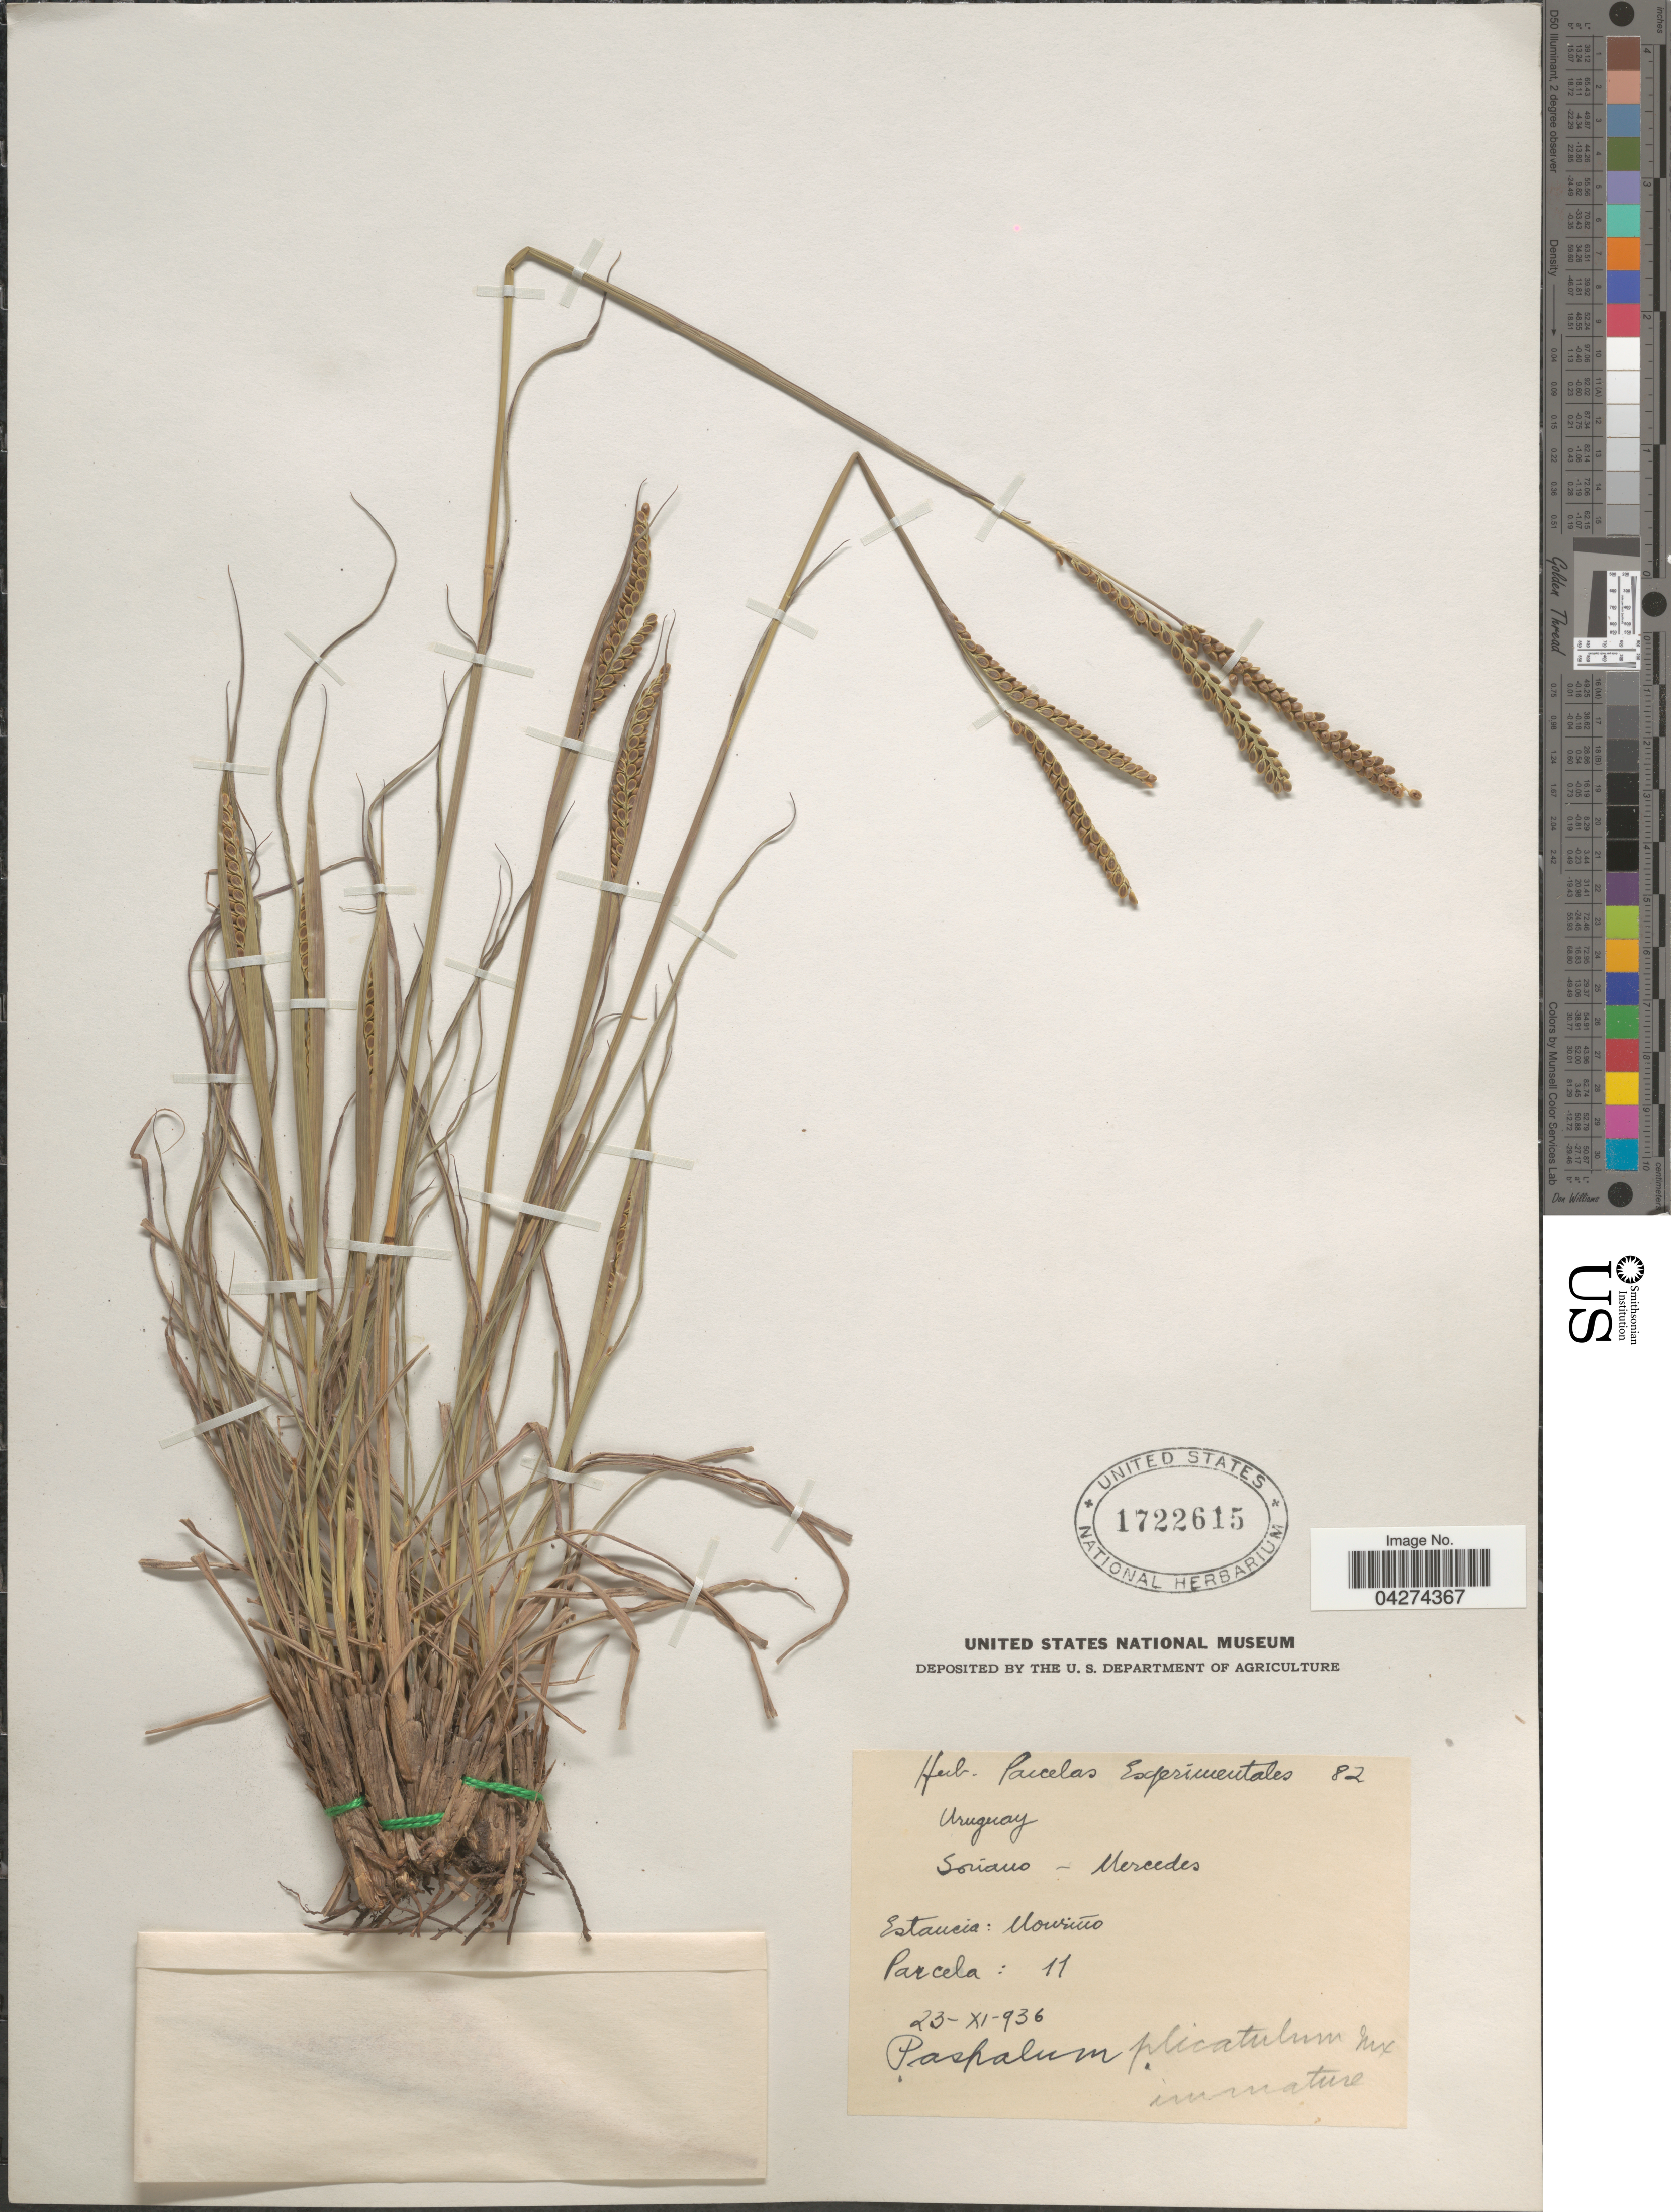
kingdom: Plantae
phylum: Tracheophyta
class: Liliopsida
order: Poales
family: Poaceae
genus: Paspalum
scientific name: Paspalum plicatulum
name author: Michx.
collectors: ex herb. Parcelas Experimentales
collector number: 82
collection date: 1936-11-23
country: Uruguay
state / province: Soriano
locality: Soríano - Mercedes. Estancia: Mourino. Parcela : 11.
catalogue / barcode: US 1722615